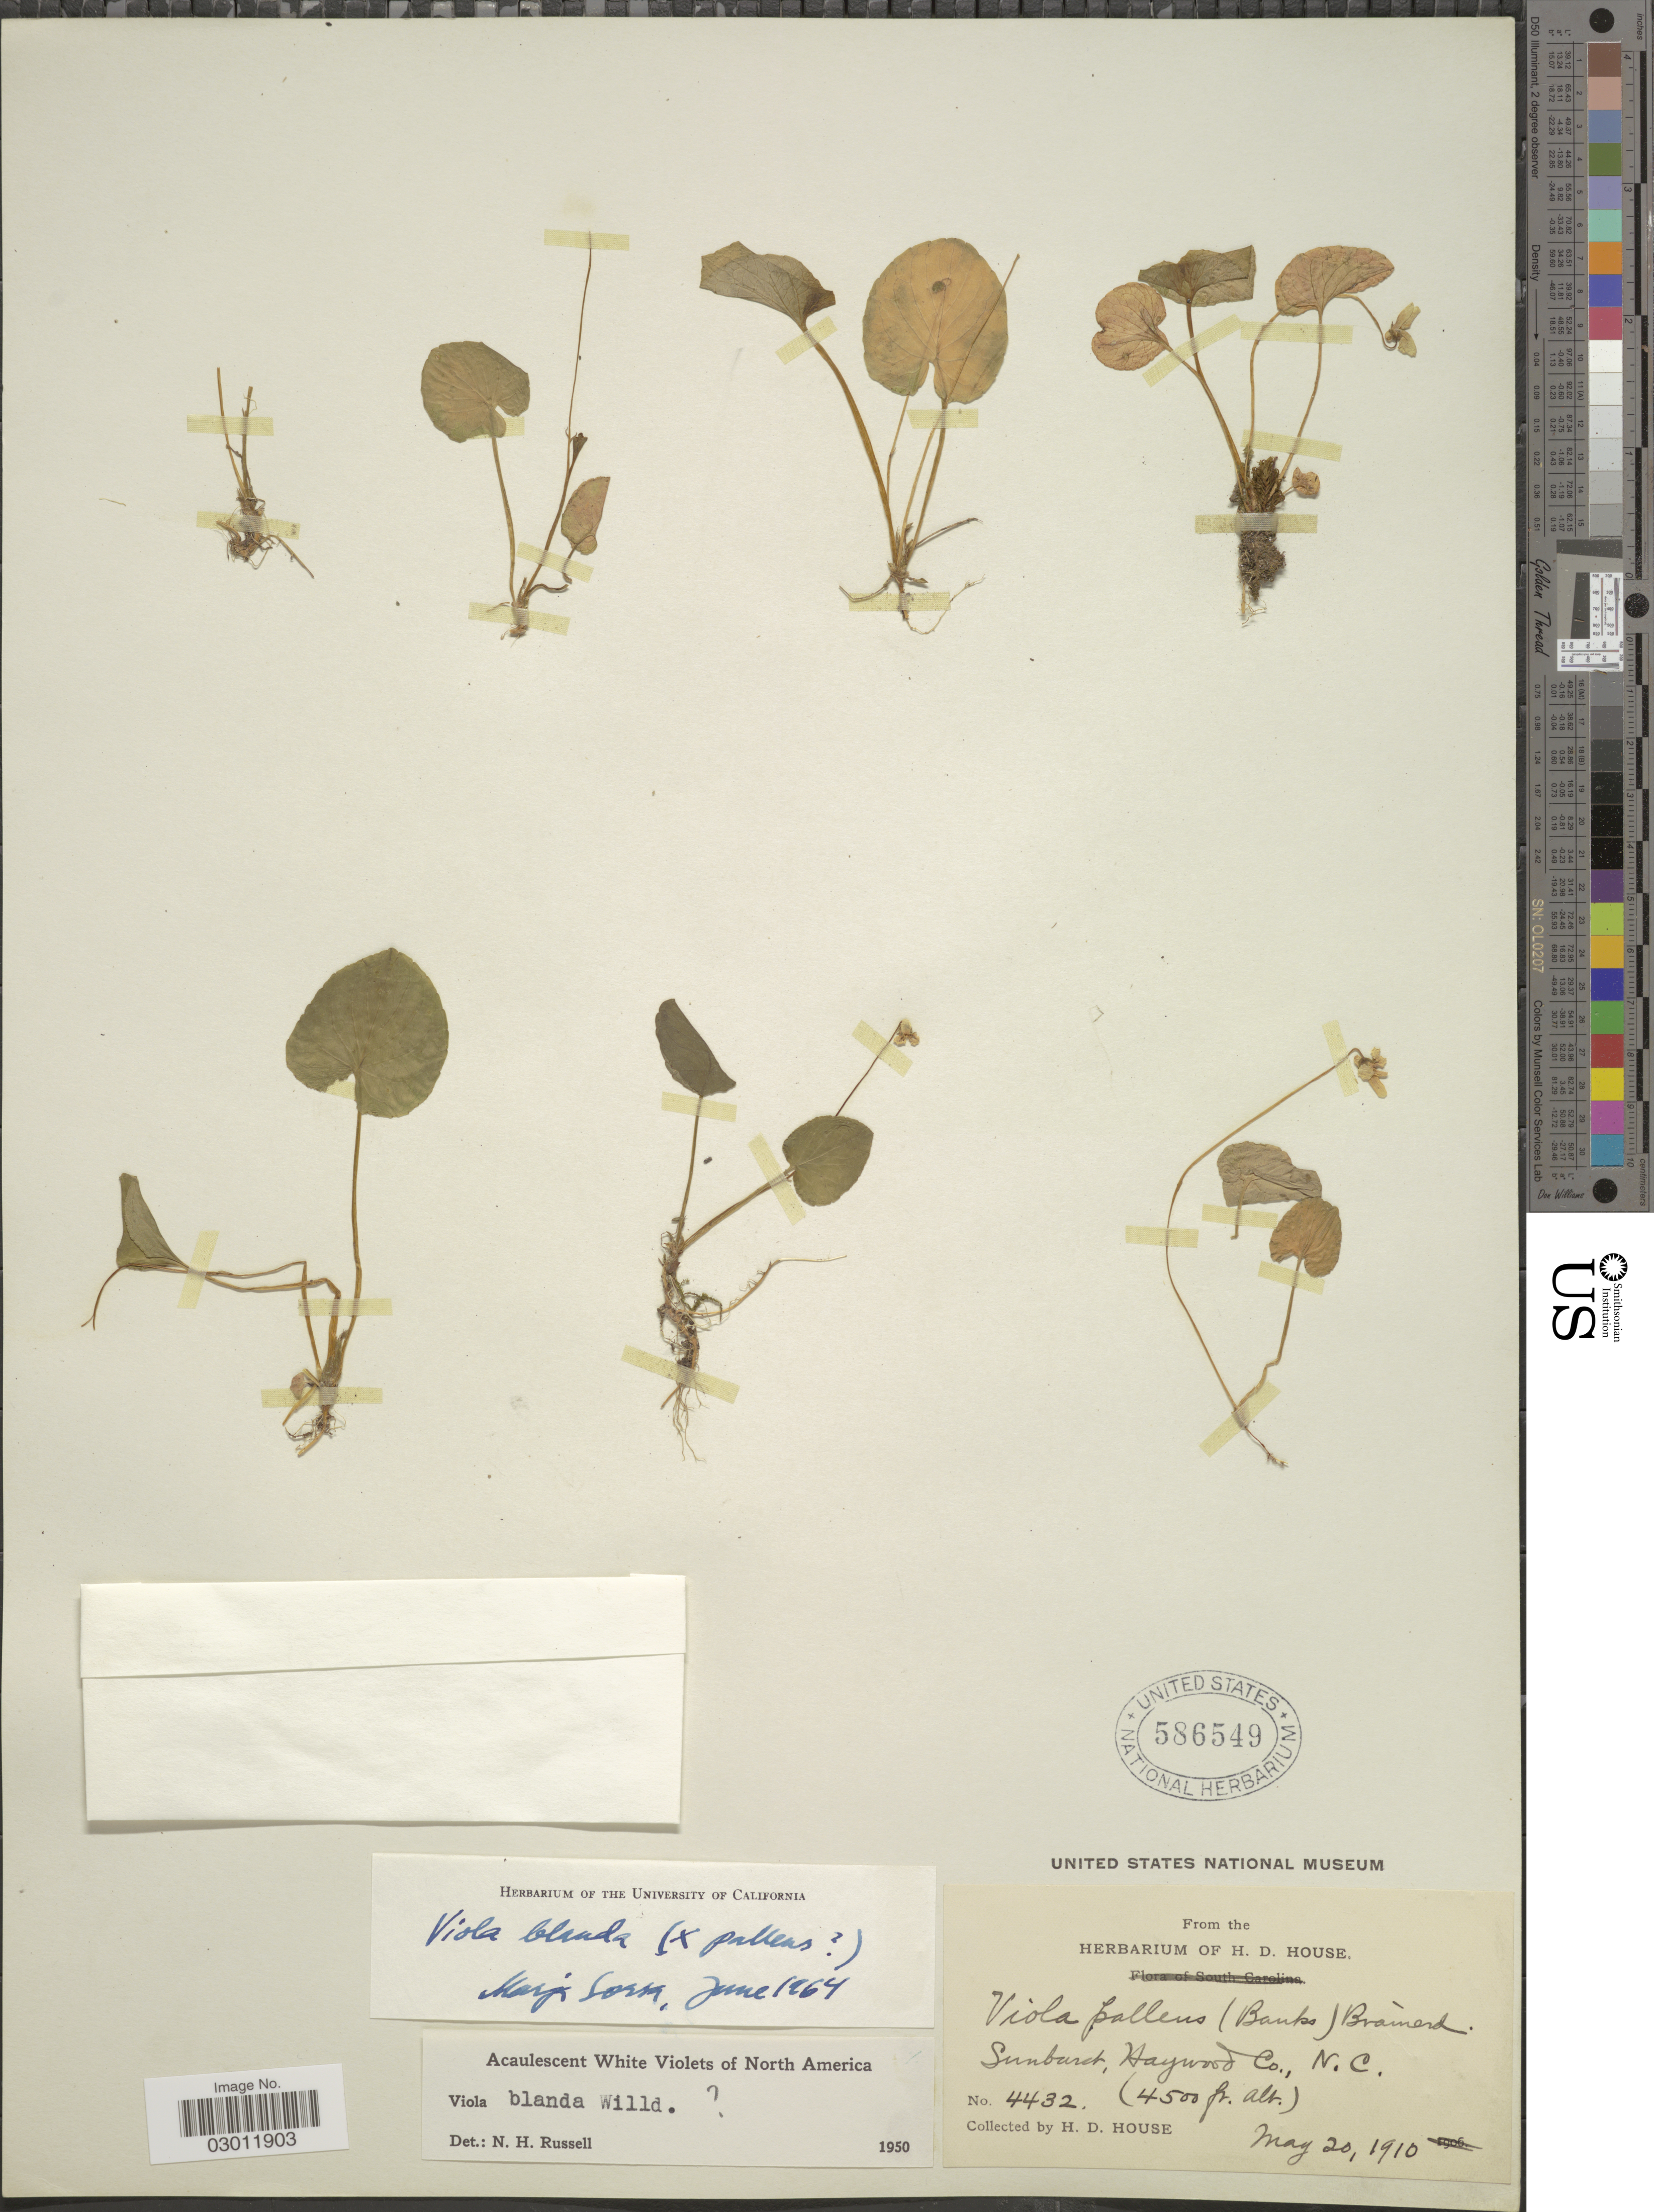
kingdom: Plantae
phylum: Tracheophyta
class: Magnoliopsida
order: Malpighiales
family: Violaceae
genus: Viola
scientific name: Viola blanda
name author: Willd.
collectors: H. D. House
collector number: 4432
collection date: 1910-05-20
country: United States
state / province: North Carolina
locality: Sunbury, Haywood Co., N.C.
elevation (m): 1372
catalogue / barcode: US 586549